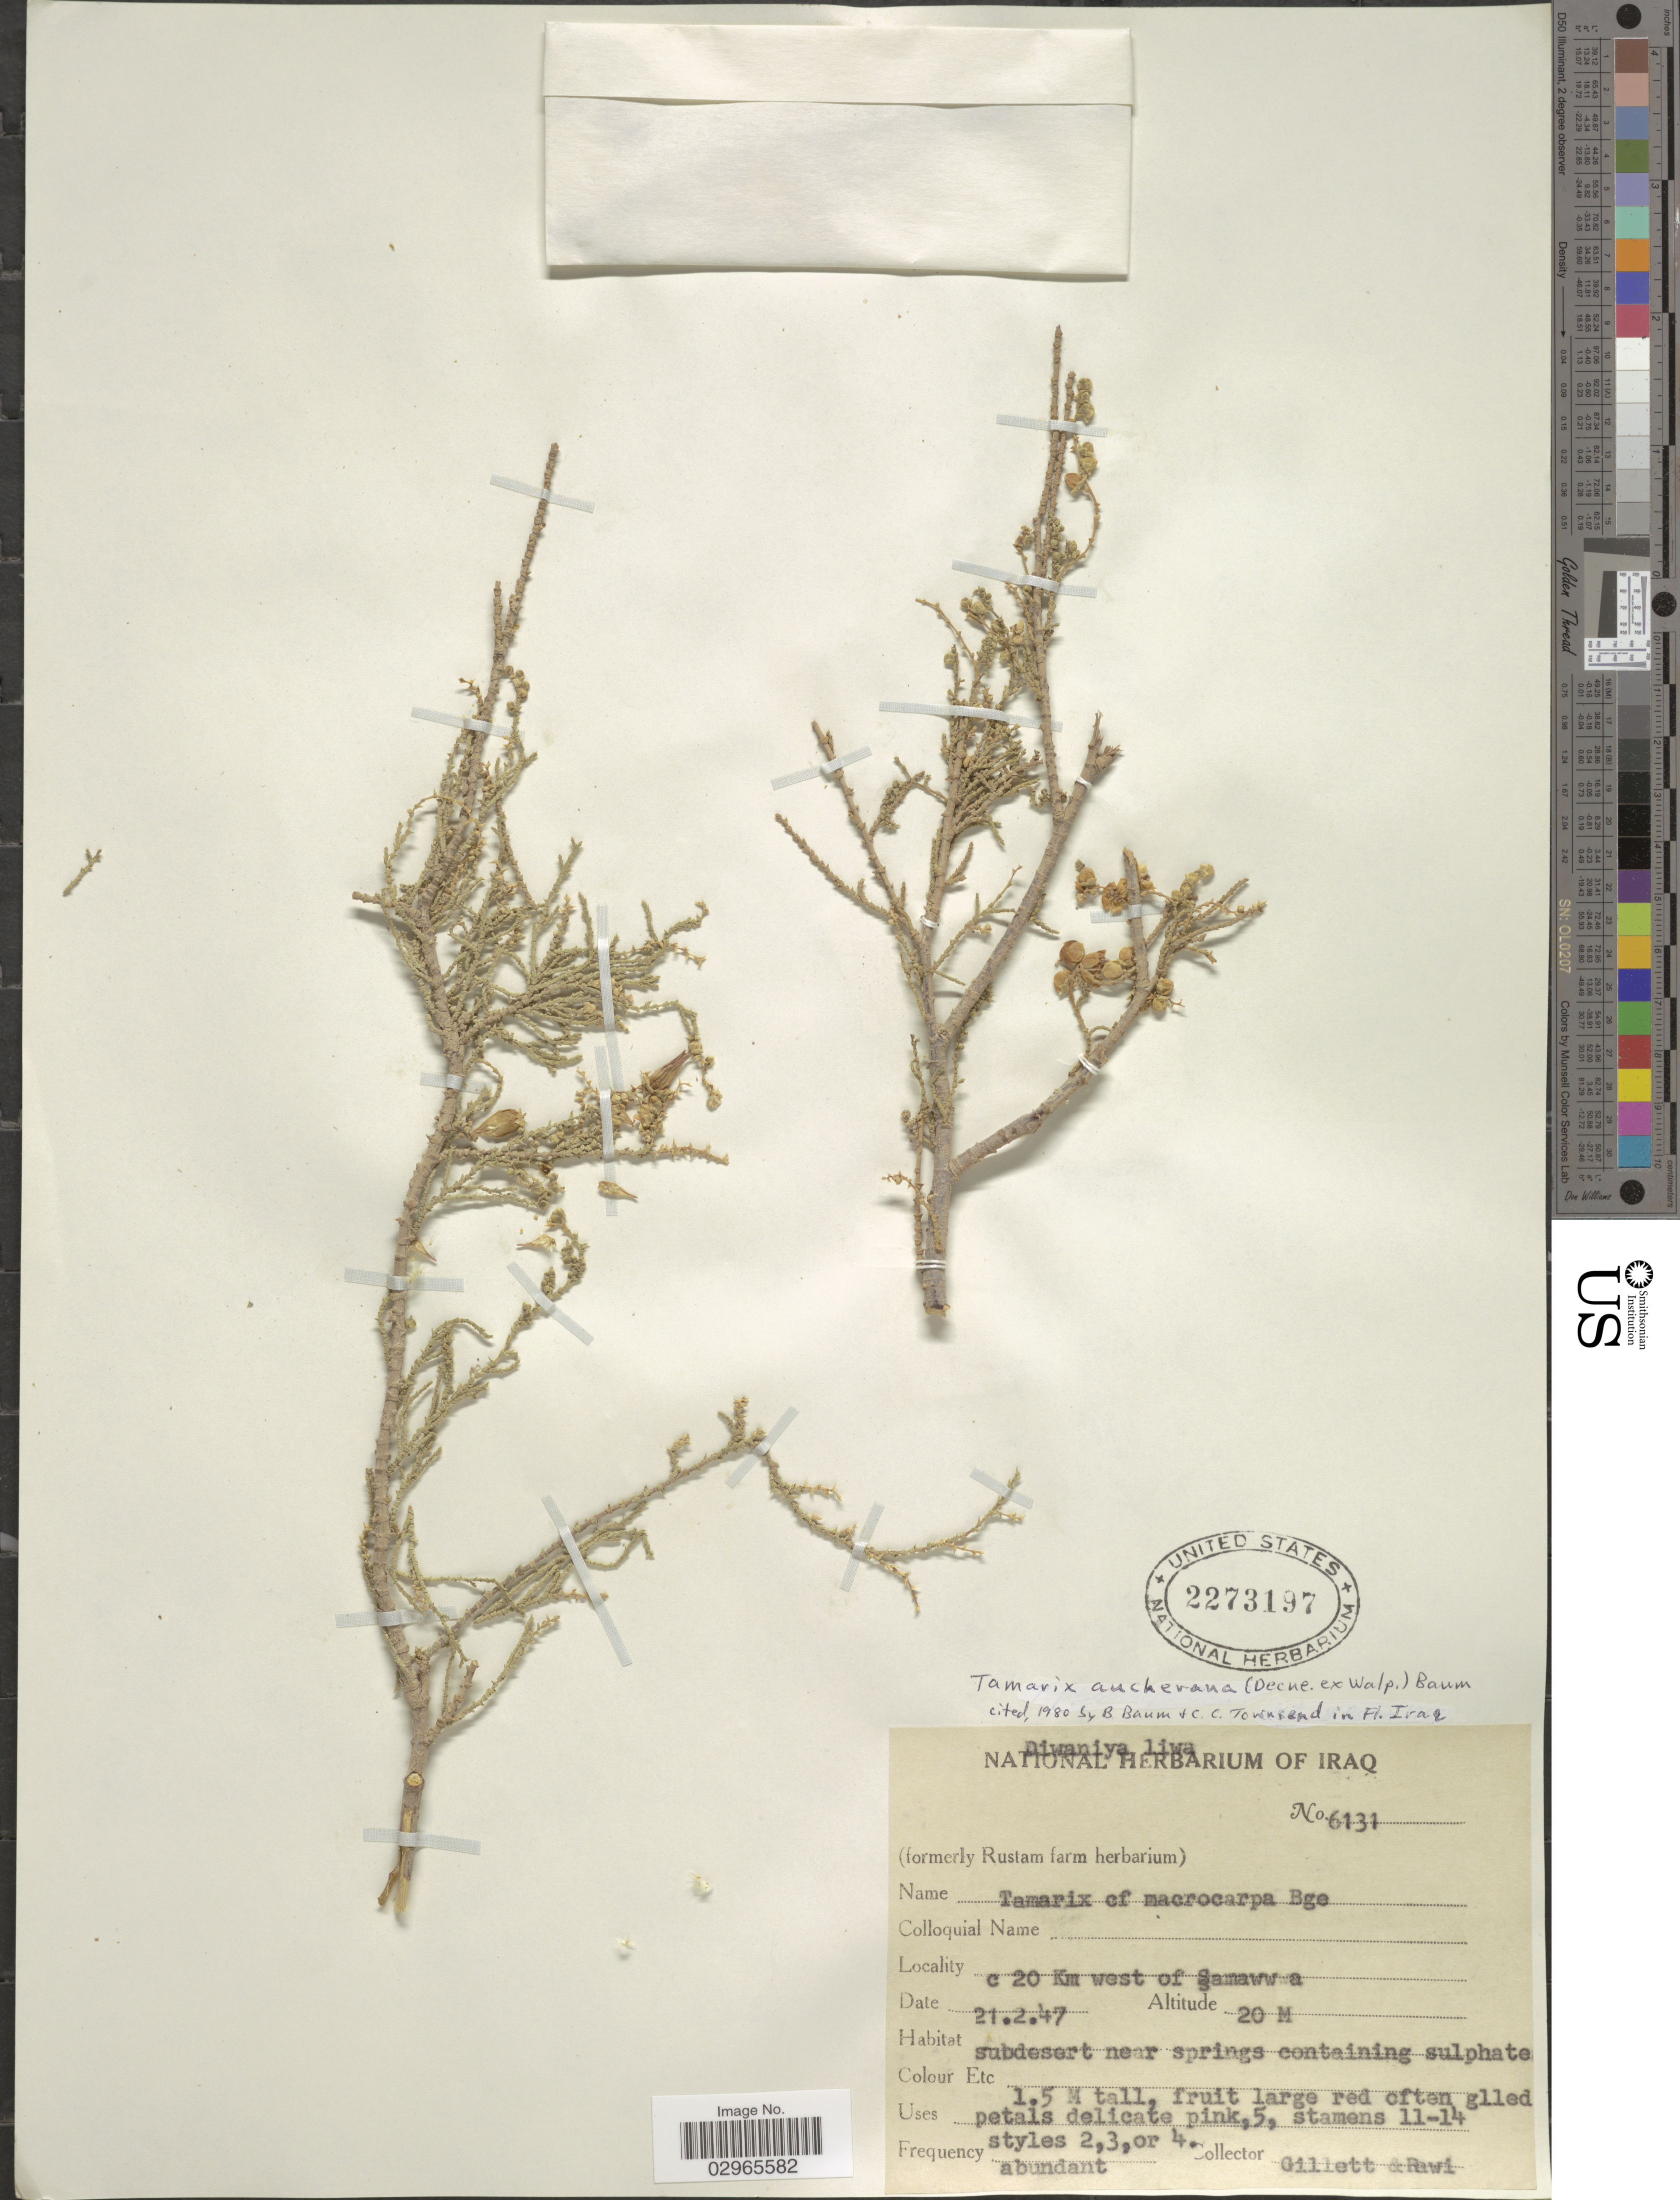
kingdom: Plantae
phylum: Tracheophyta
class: Magnoliopsida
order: Caryophyllales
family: Tamaricaceae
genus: Tamarix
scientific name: Tamarix aucheriana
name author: (Decne. ex Walp.) B.R. Baum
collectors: Gillett, -- & -. Rawi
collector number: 6131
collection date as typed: Transcribed d/m/y: 21/2/47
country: Iraq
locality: Diwaniya liwa, c 20 Km west of Samawwa [interpreted].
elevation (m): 20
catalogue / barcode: US 2273197